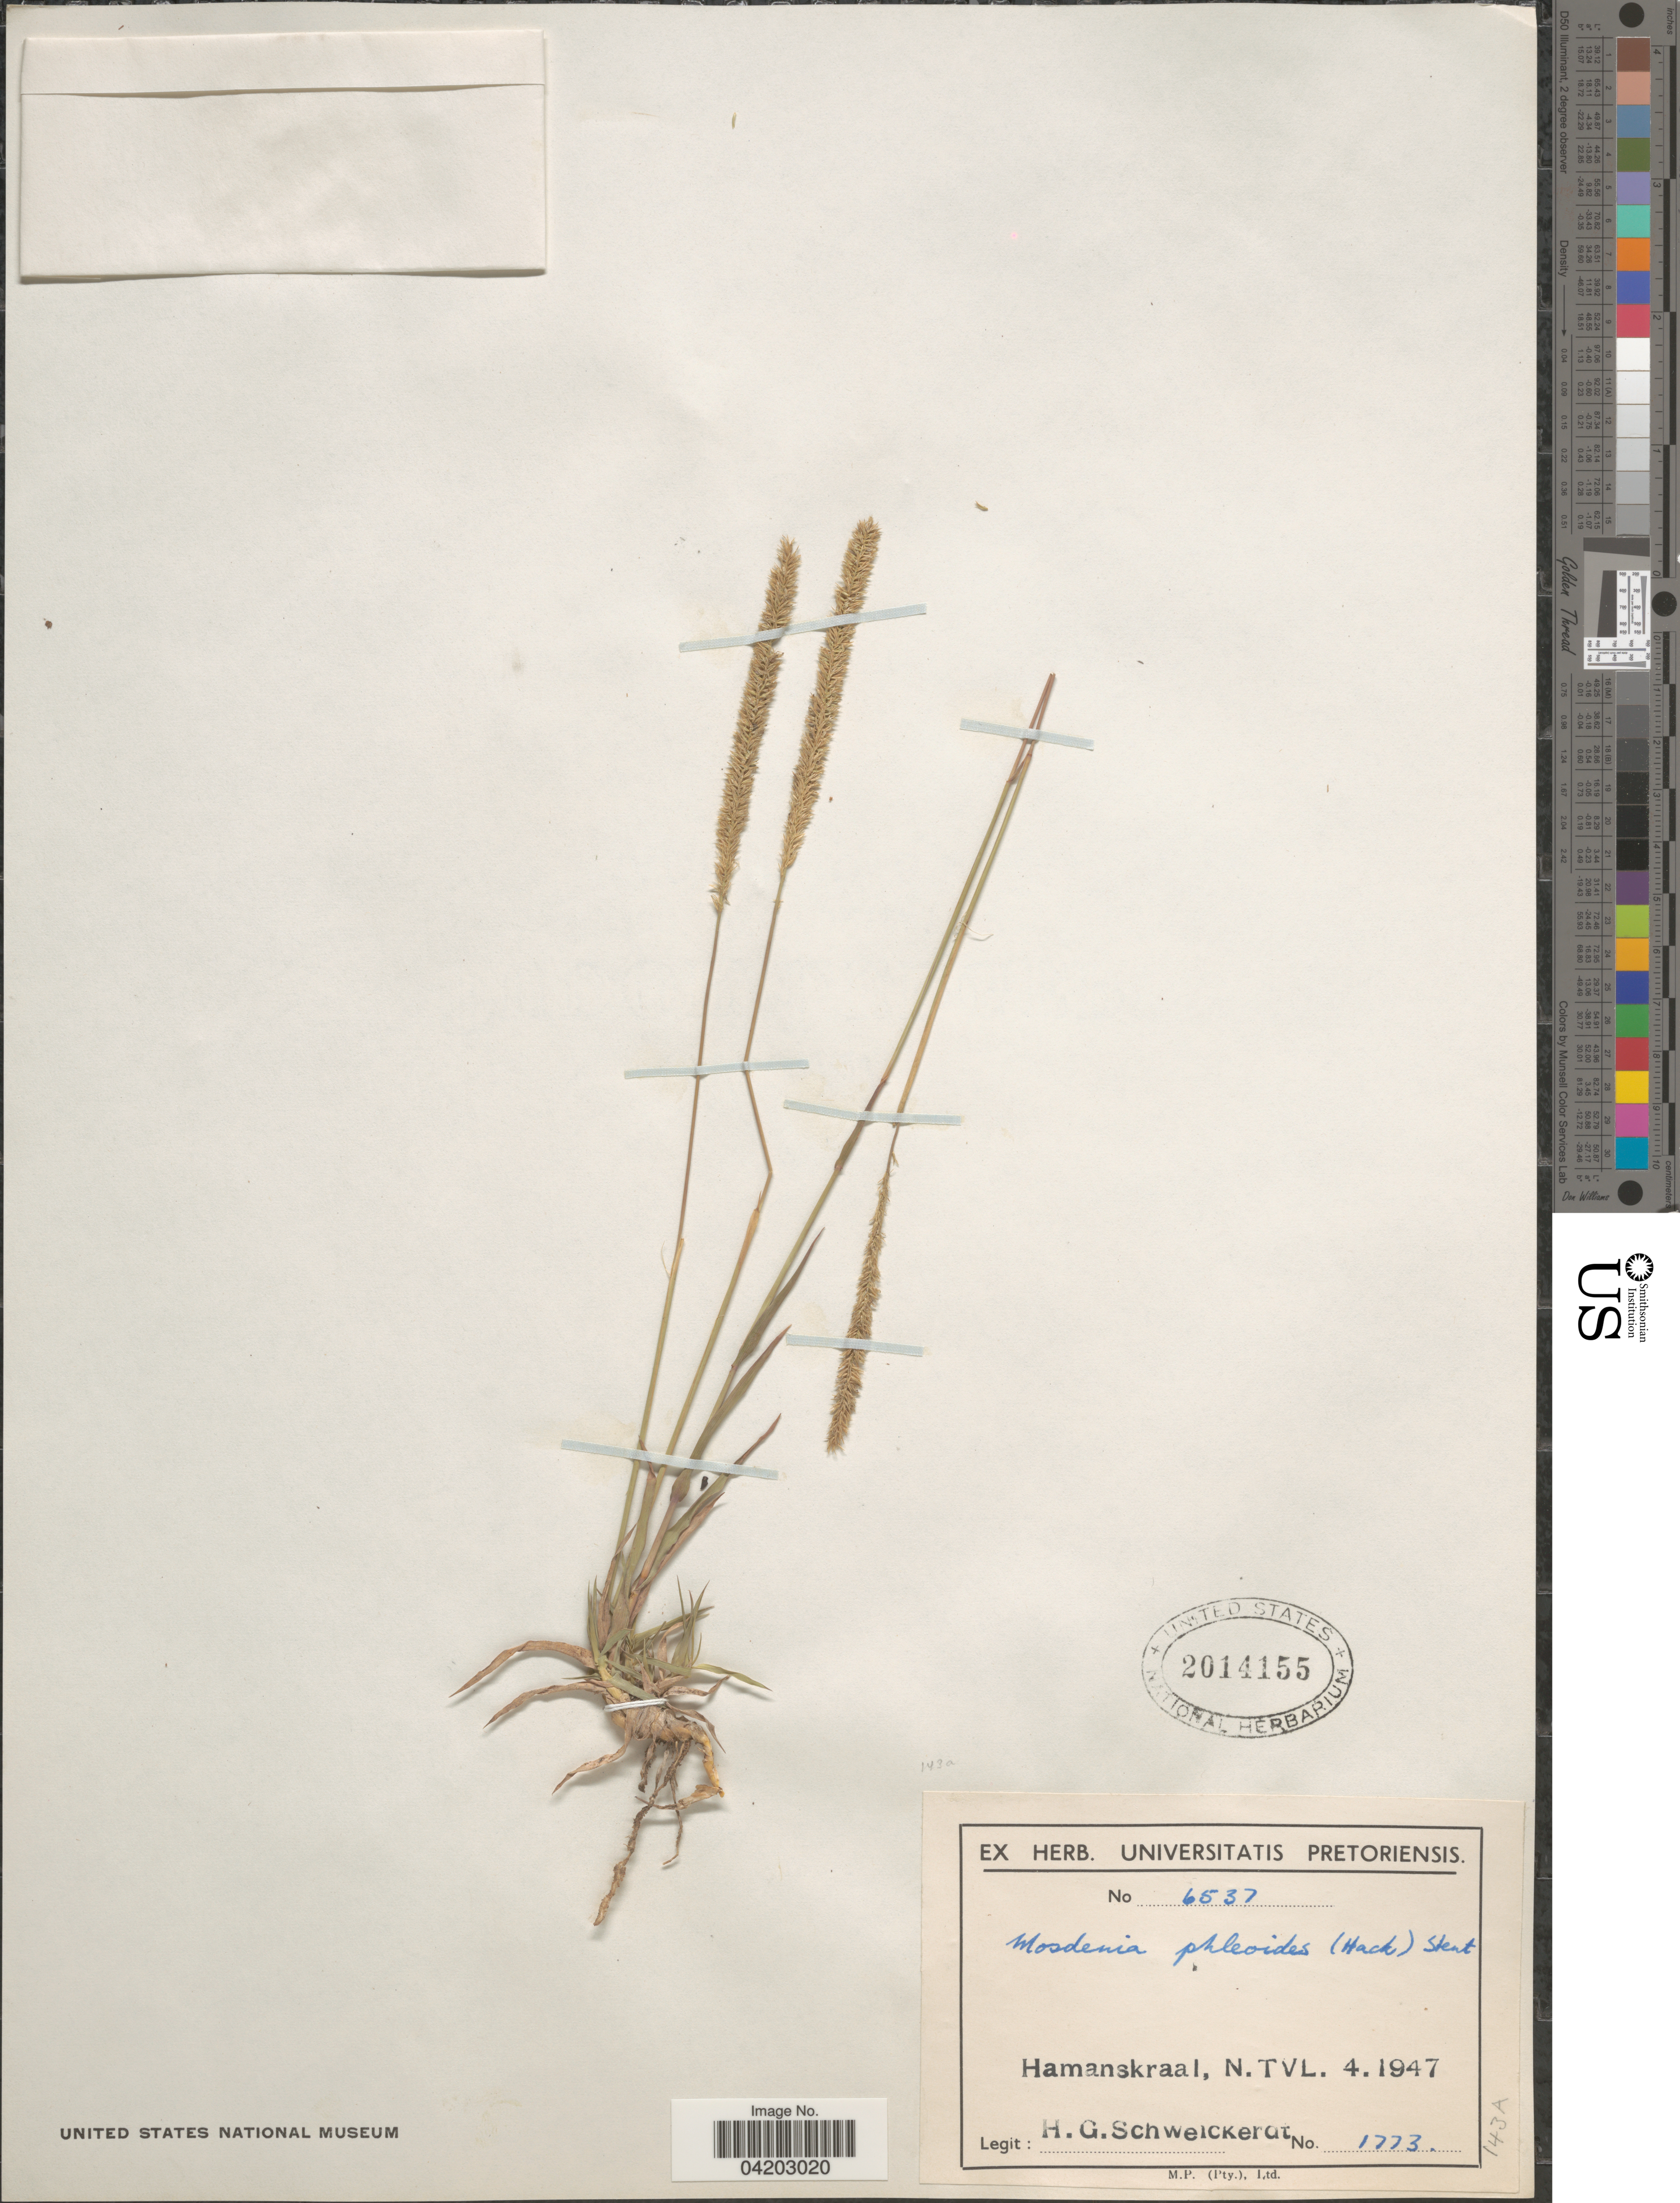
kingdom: Plantae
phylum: Tracheophyta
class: Liliopsida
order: Poales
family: Poaceae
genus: Mosdenia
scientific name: Mosdenia leptostachys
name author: (Ficalho & Hiern) Clayton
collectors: H. Schweickerdt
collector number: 1773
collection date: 1947-04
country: South Africa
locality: Hamanskraal, N. TVL.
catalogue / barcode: US 2014155